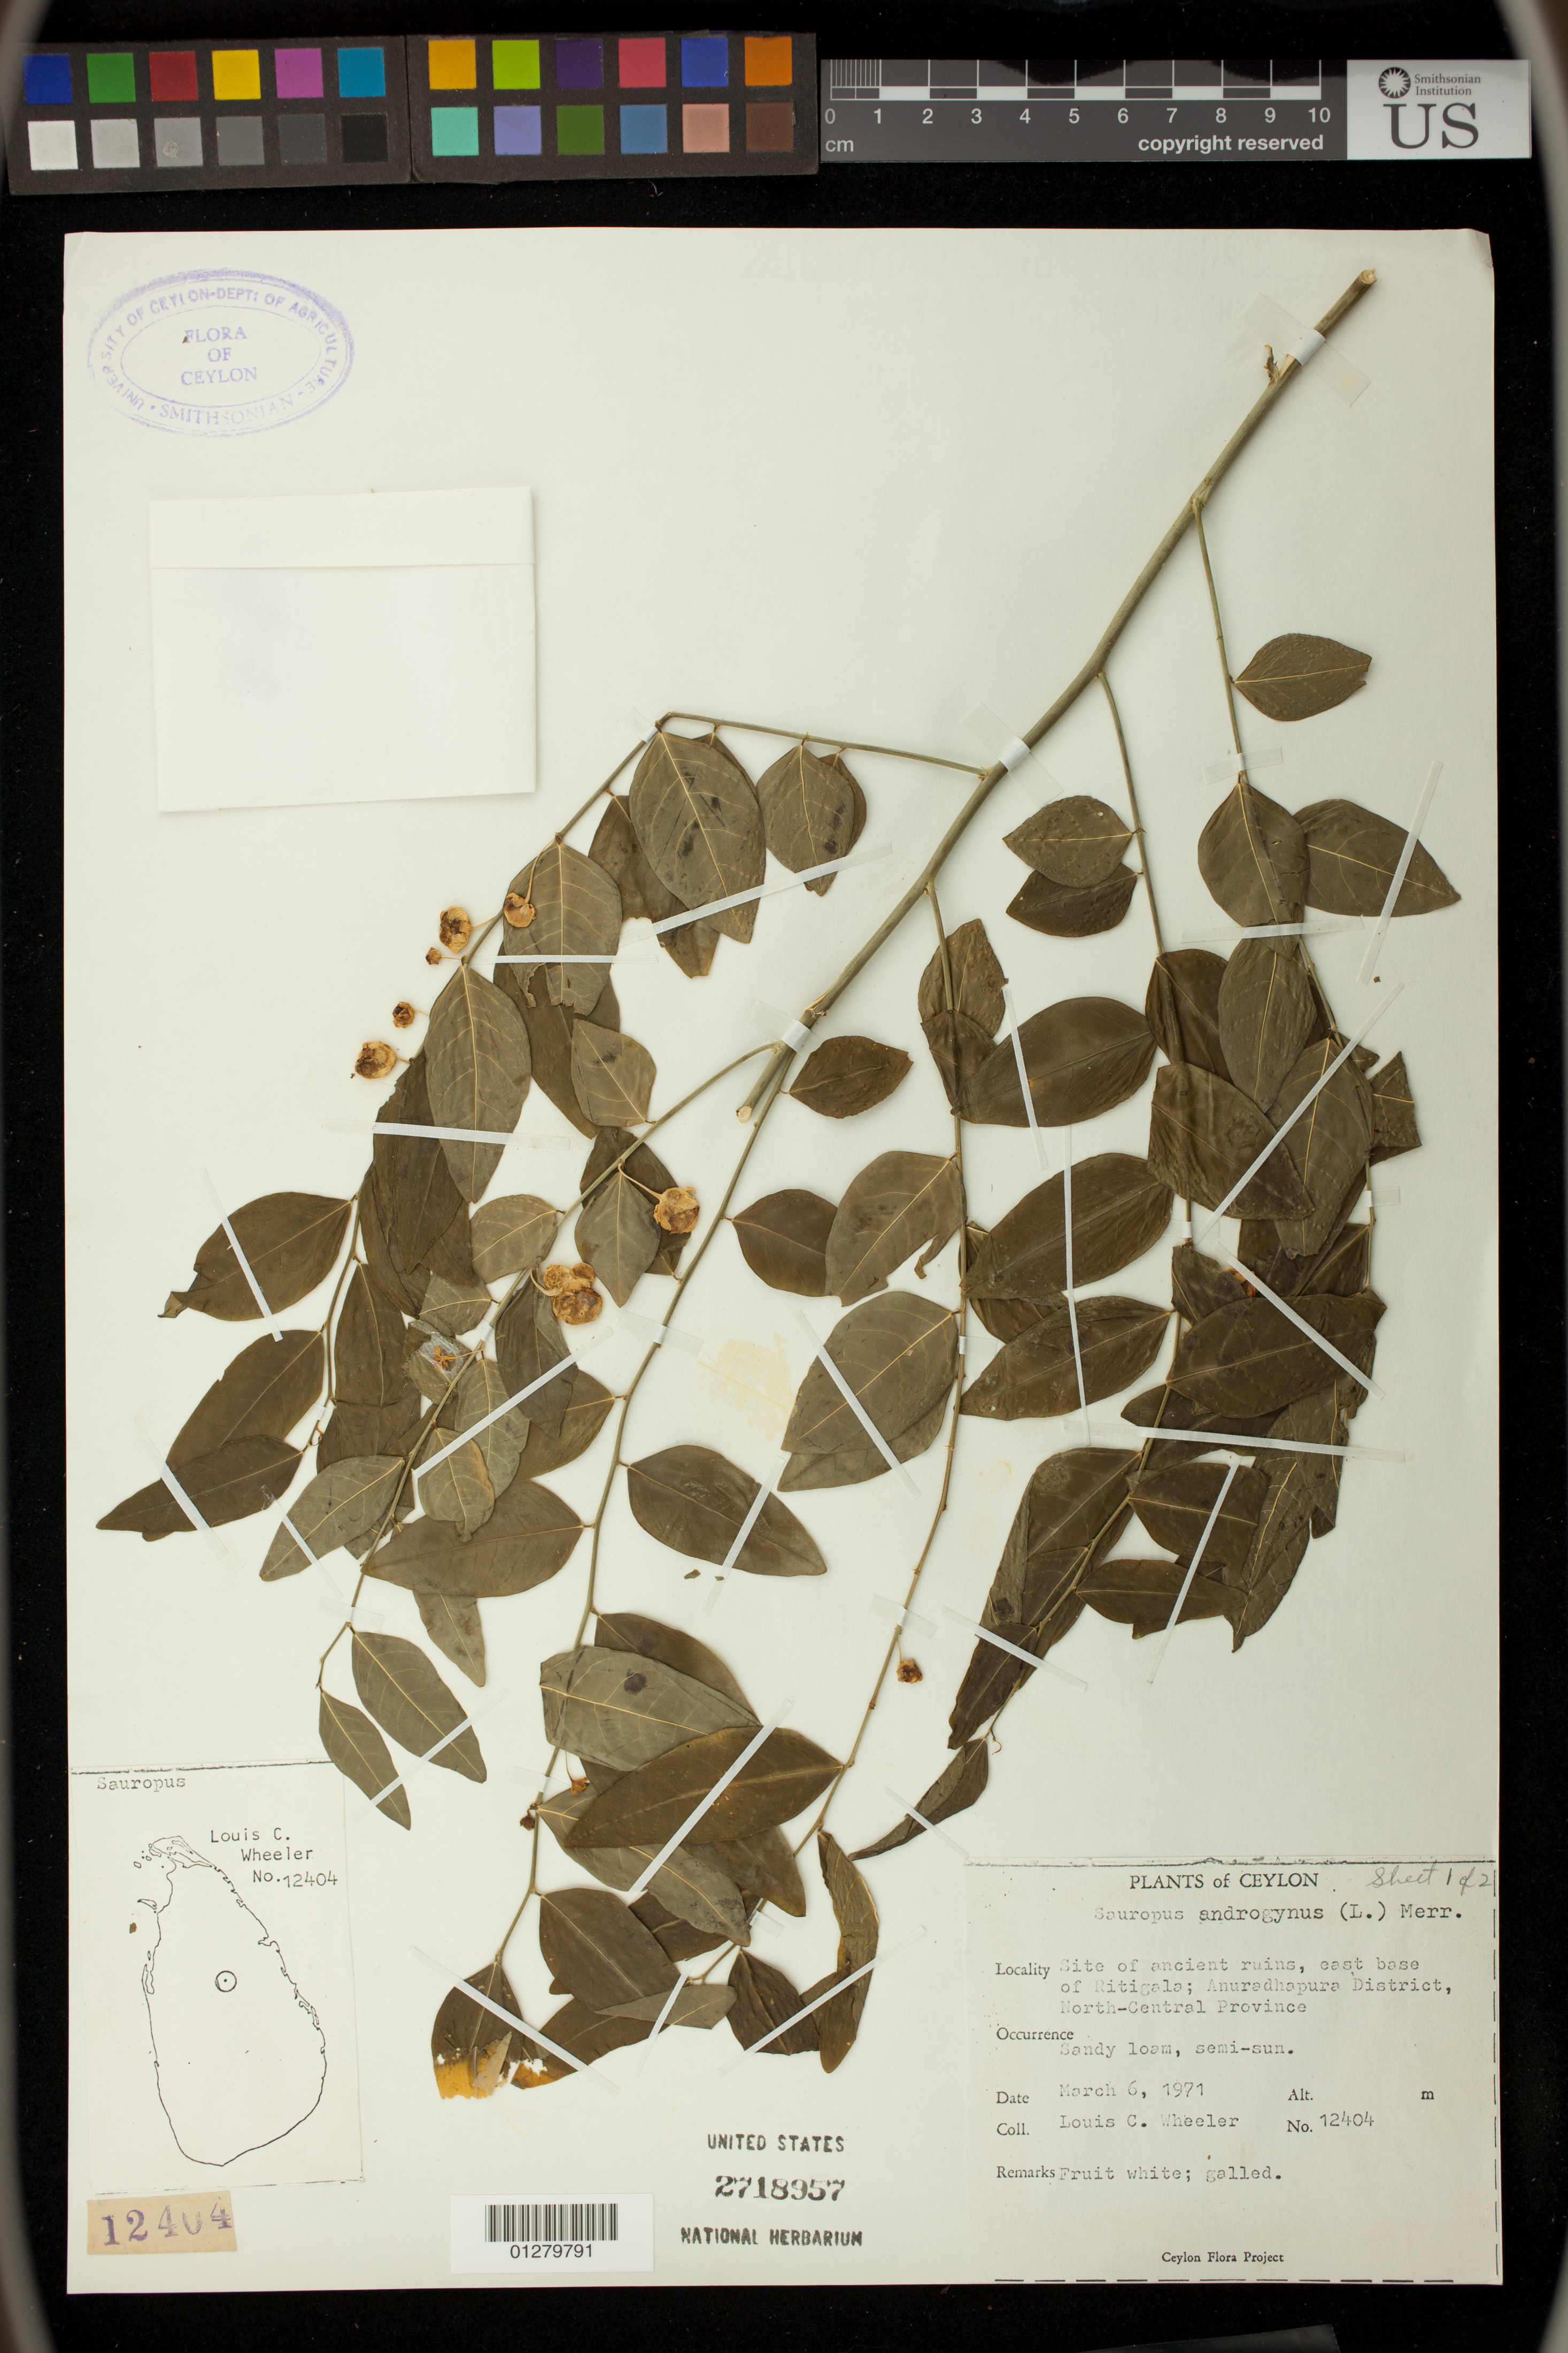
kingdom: Plantae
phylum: Tracheophyta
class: Magnoliopsida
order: Malpighiales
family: Phyllanthaceae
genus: Sauropus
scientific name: Sauropus androgynus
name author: (L.) Merr.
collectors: L. C. Wheeler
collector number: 12404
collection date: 1971-03-06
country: Sri Lanka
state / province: North Central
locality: Site of ancient ruins, east base of Ritigala; Anuradhapura District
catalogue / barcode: US 2718957